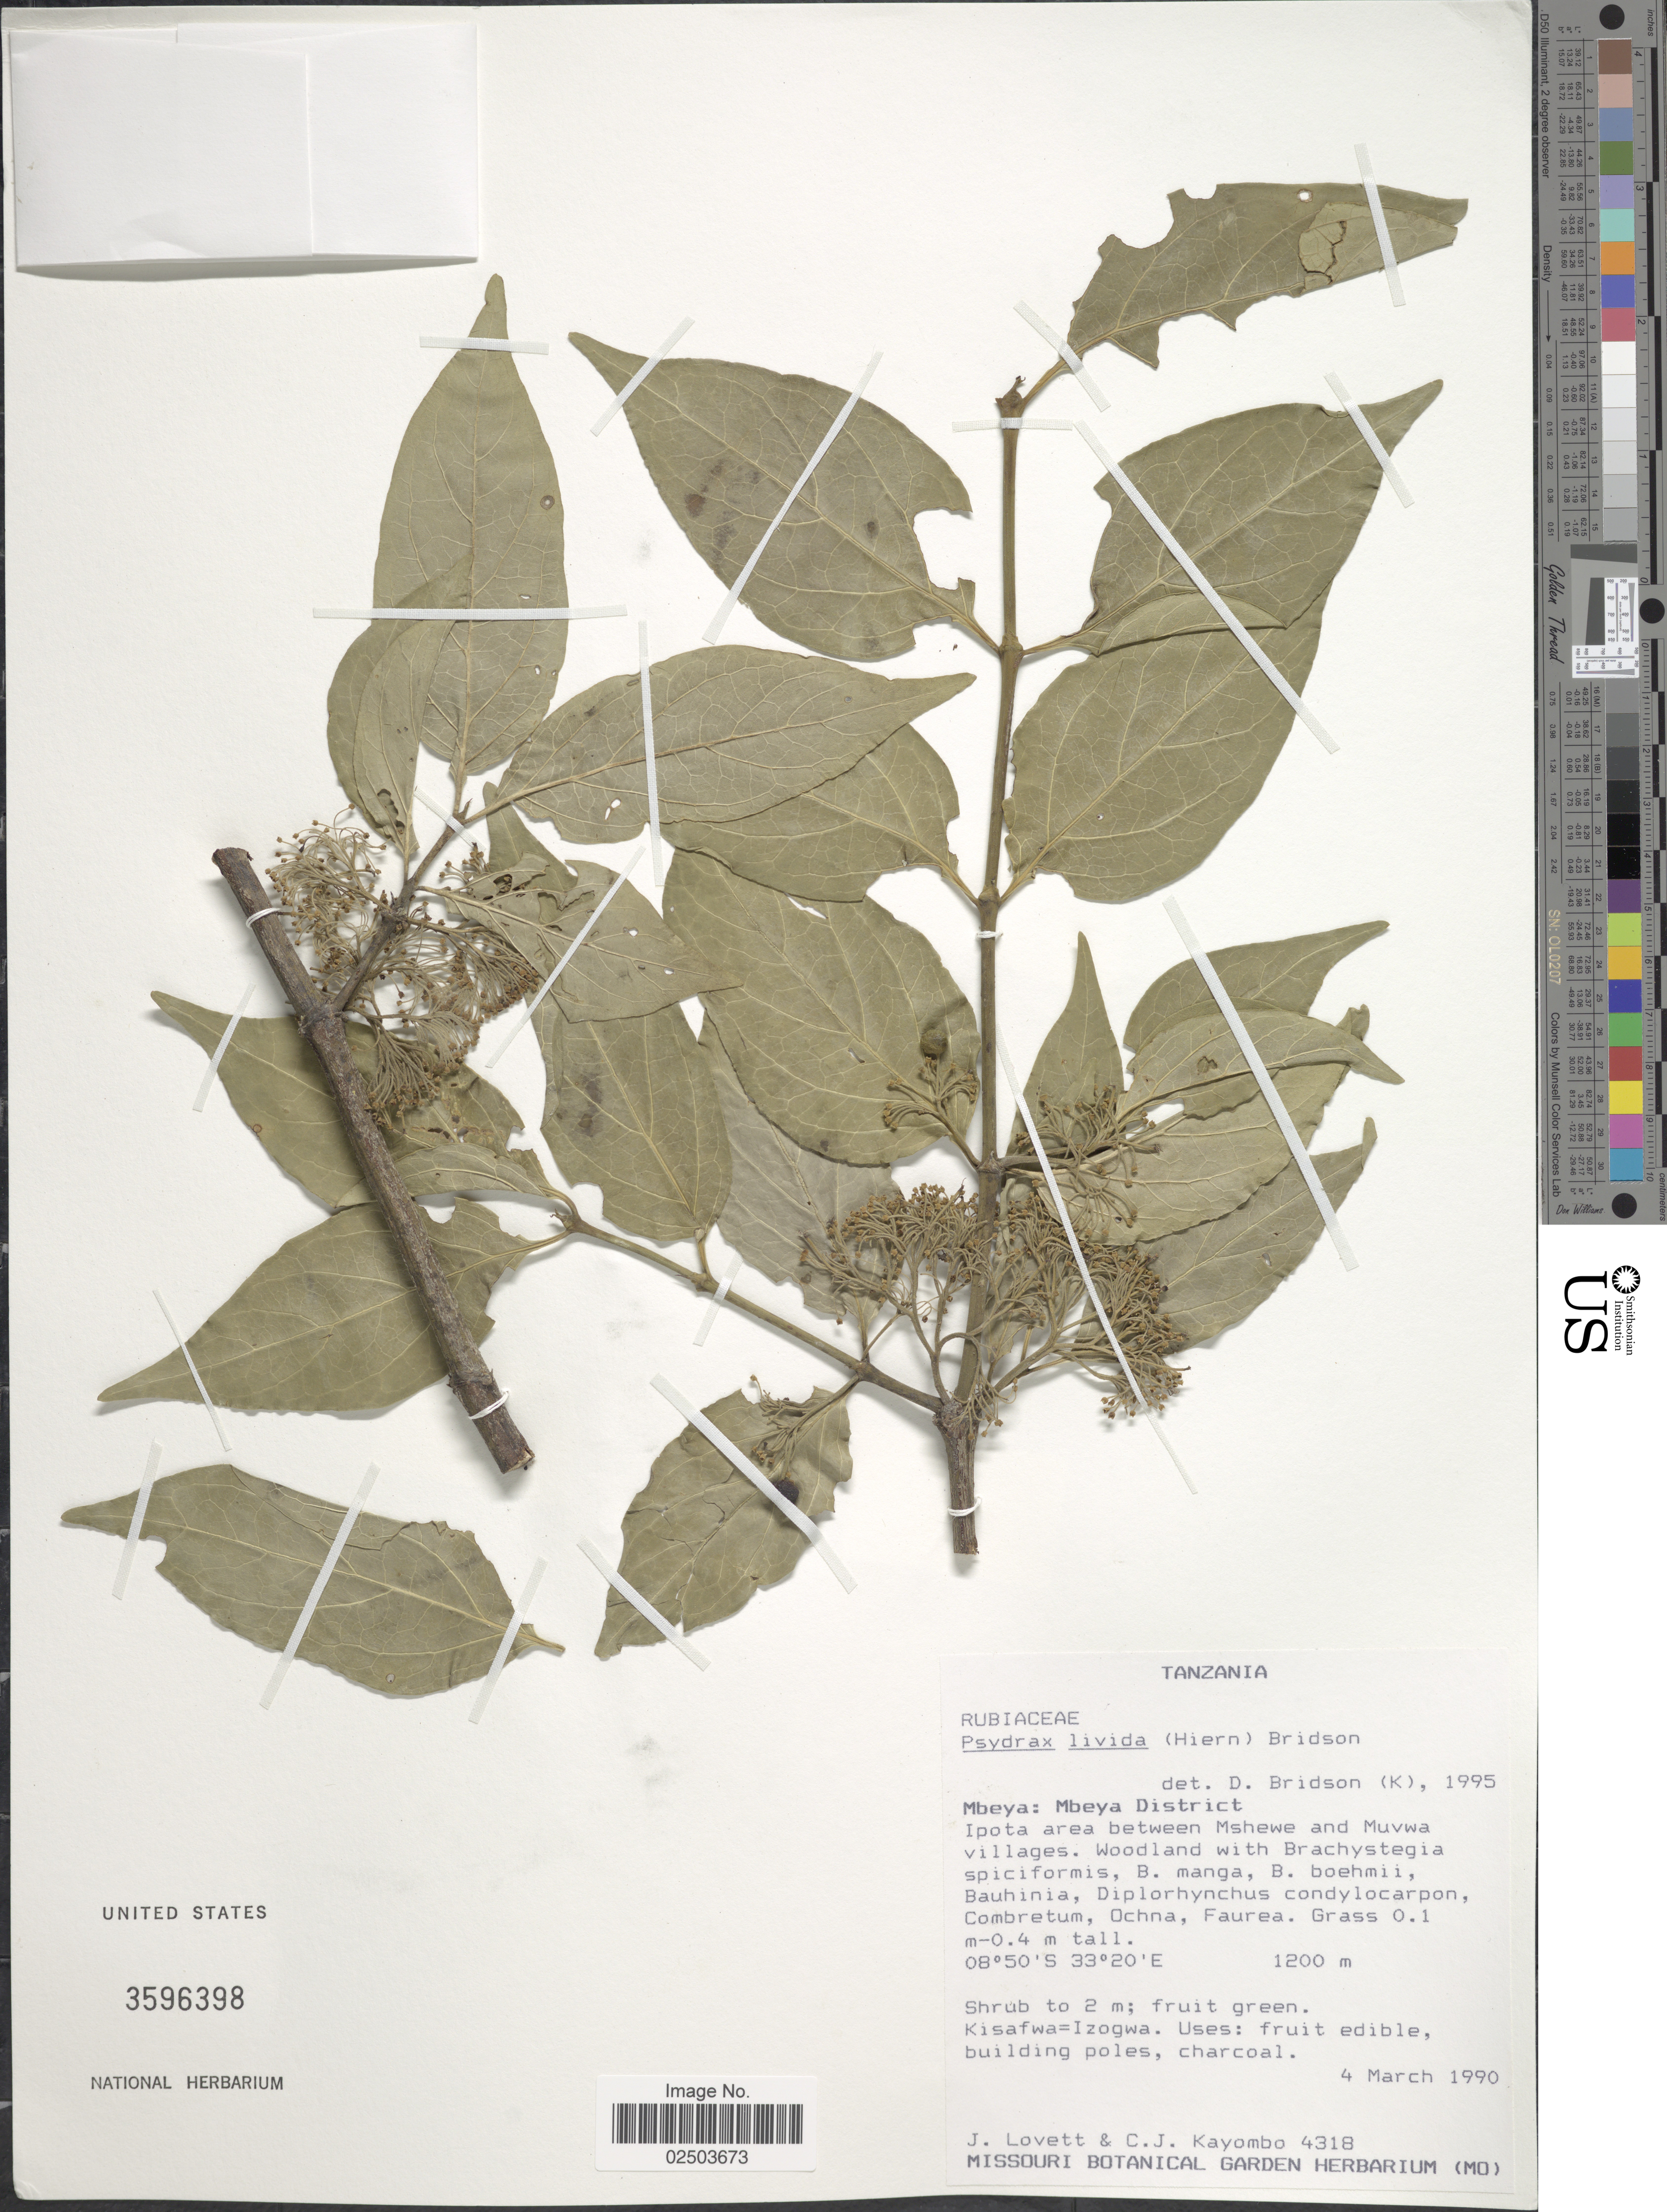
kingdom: Plantae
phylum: Tracheophyta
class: Magnoliopsida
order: Gentianales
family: Rubiaceae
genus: Psydrax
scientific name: Psydrax livida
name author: (Hiern) Bridson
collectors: J. Lovett & C. Kayombo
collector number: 4318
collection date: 1990-03-04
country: Tanzania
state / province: Mbeya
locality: Mbeya District. Ipota area between Mshewe and Muvwa villages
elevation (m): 1200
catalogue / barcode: US 3596398